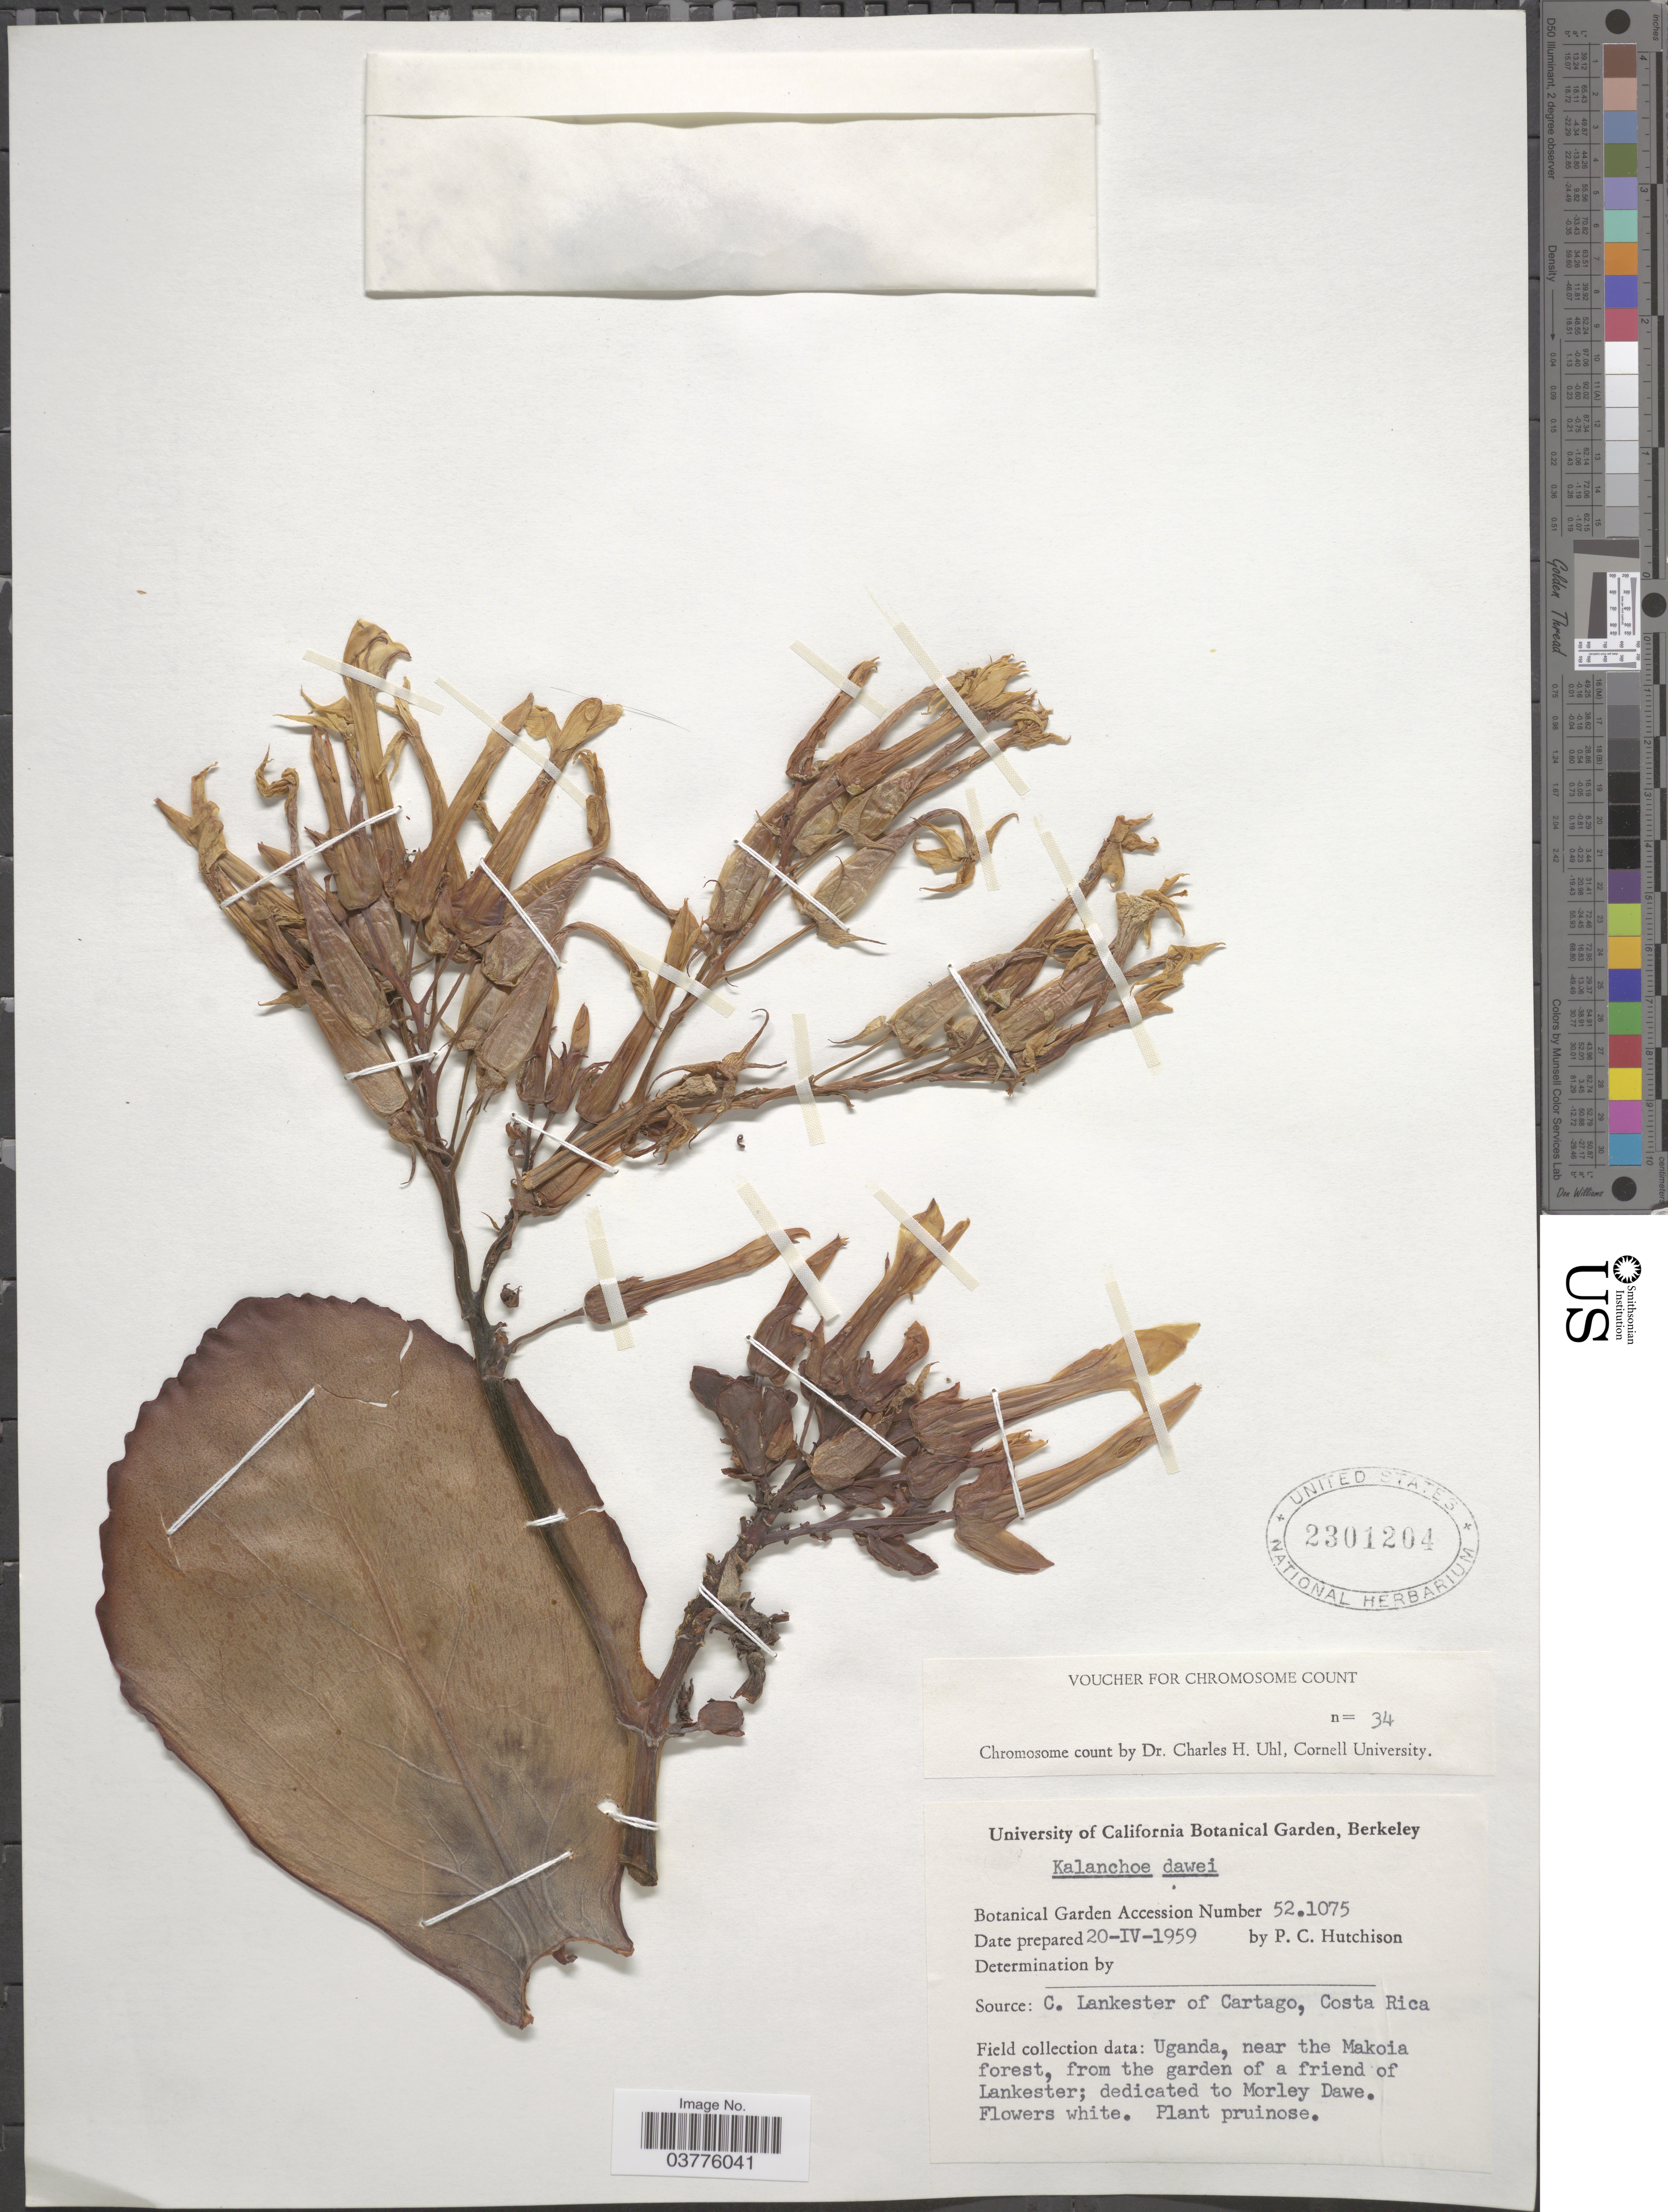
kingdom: Plantae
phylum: Tracheophyta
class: Magnoliopsida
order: Saxifragales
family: Crassulaceae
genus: Kalanchoe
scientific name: Kalanchoe 'Dawei'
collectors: P. C. Hutchison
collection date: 1959-04-20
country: United States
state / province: California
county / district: Alameda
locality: University of California Botanical Garden, Berkeley.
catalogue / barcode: US 2301204